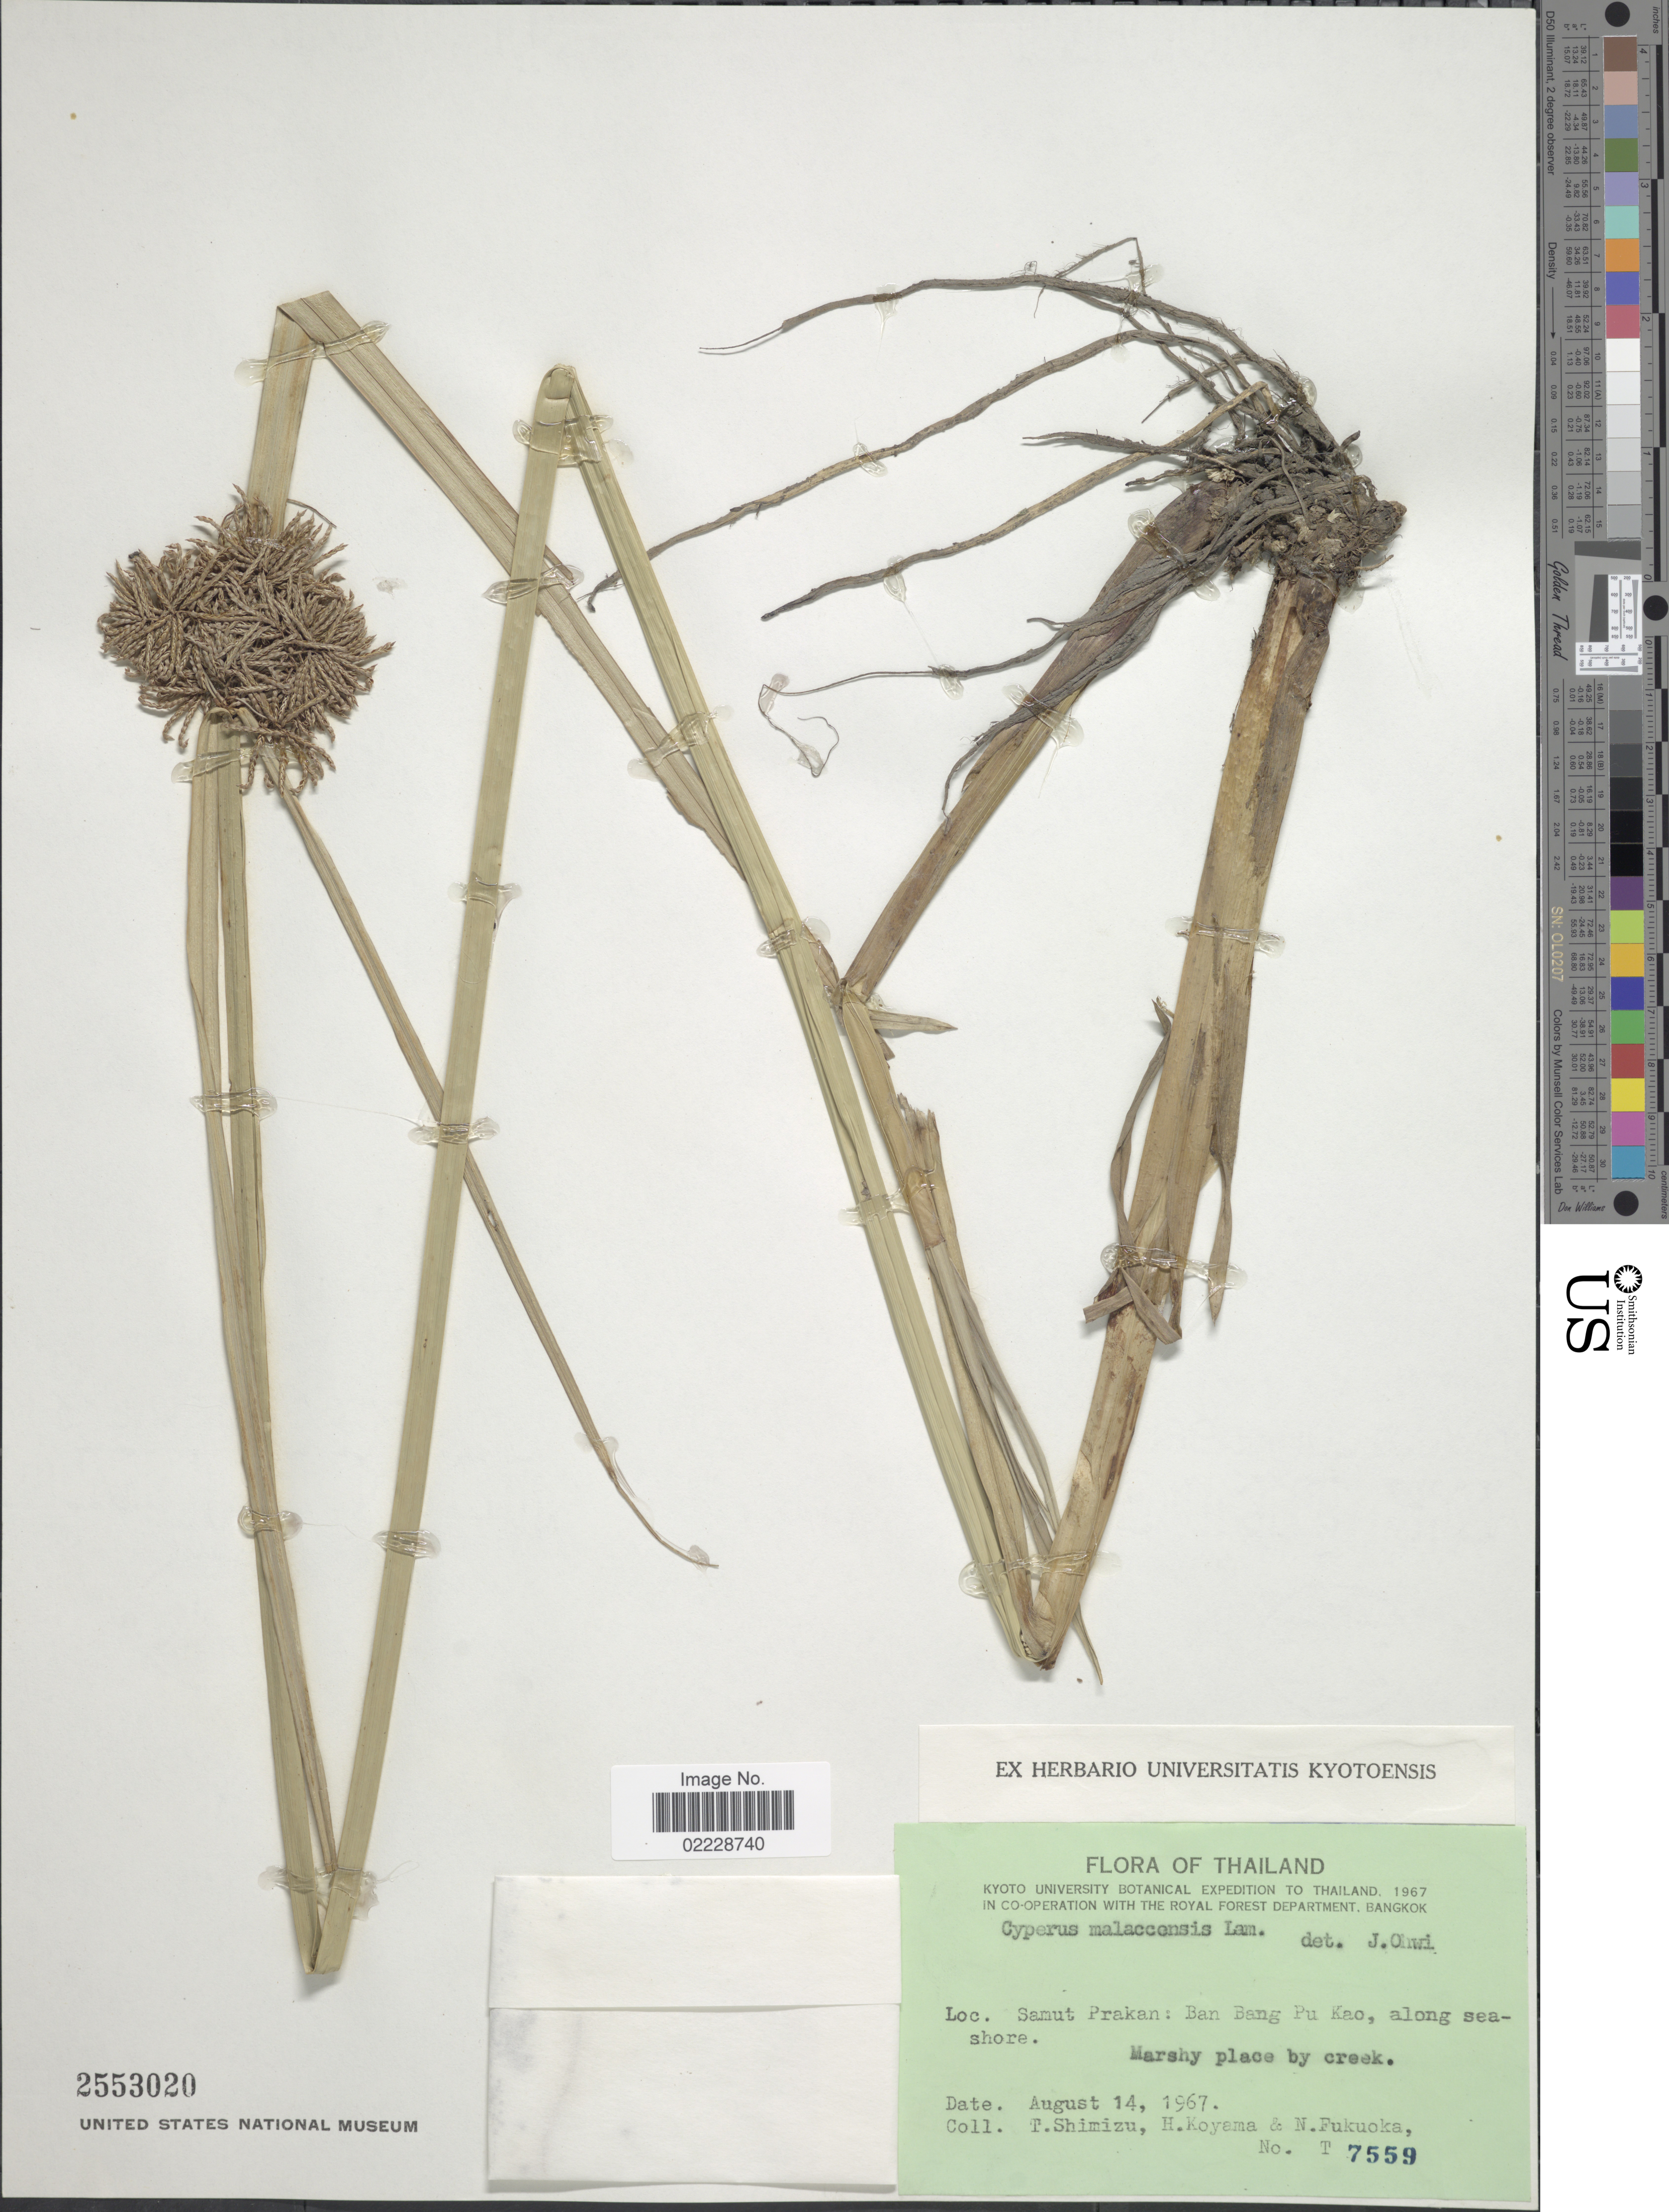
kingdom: Plantae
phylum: Tracheophyta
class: Liliopsida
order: Poales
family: Cyperaceae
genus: Cyperus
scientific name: Cyperus malaccensis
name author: Lam.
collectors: T. Shimizu, H. Koyama & N. Fukuoka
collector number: T7559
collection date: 1967-08-14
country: Thailand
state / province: Samut Prakan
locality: Ban Bang Pu Kao, along seashore, Marshy place by creek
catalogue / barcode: US 2553020